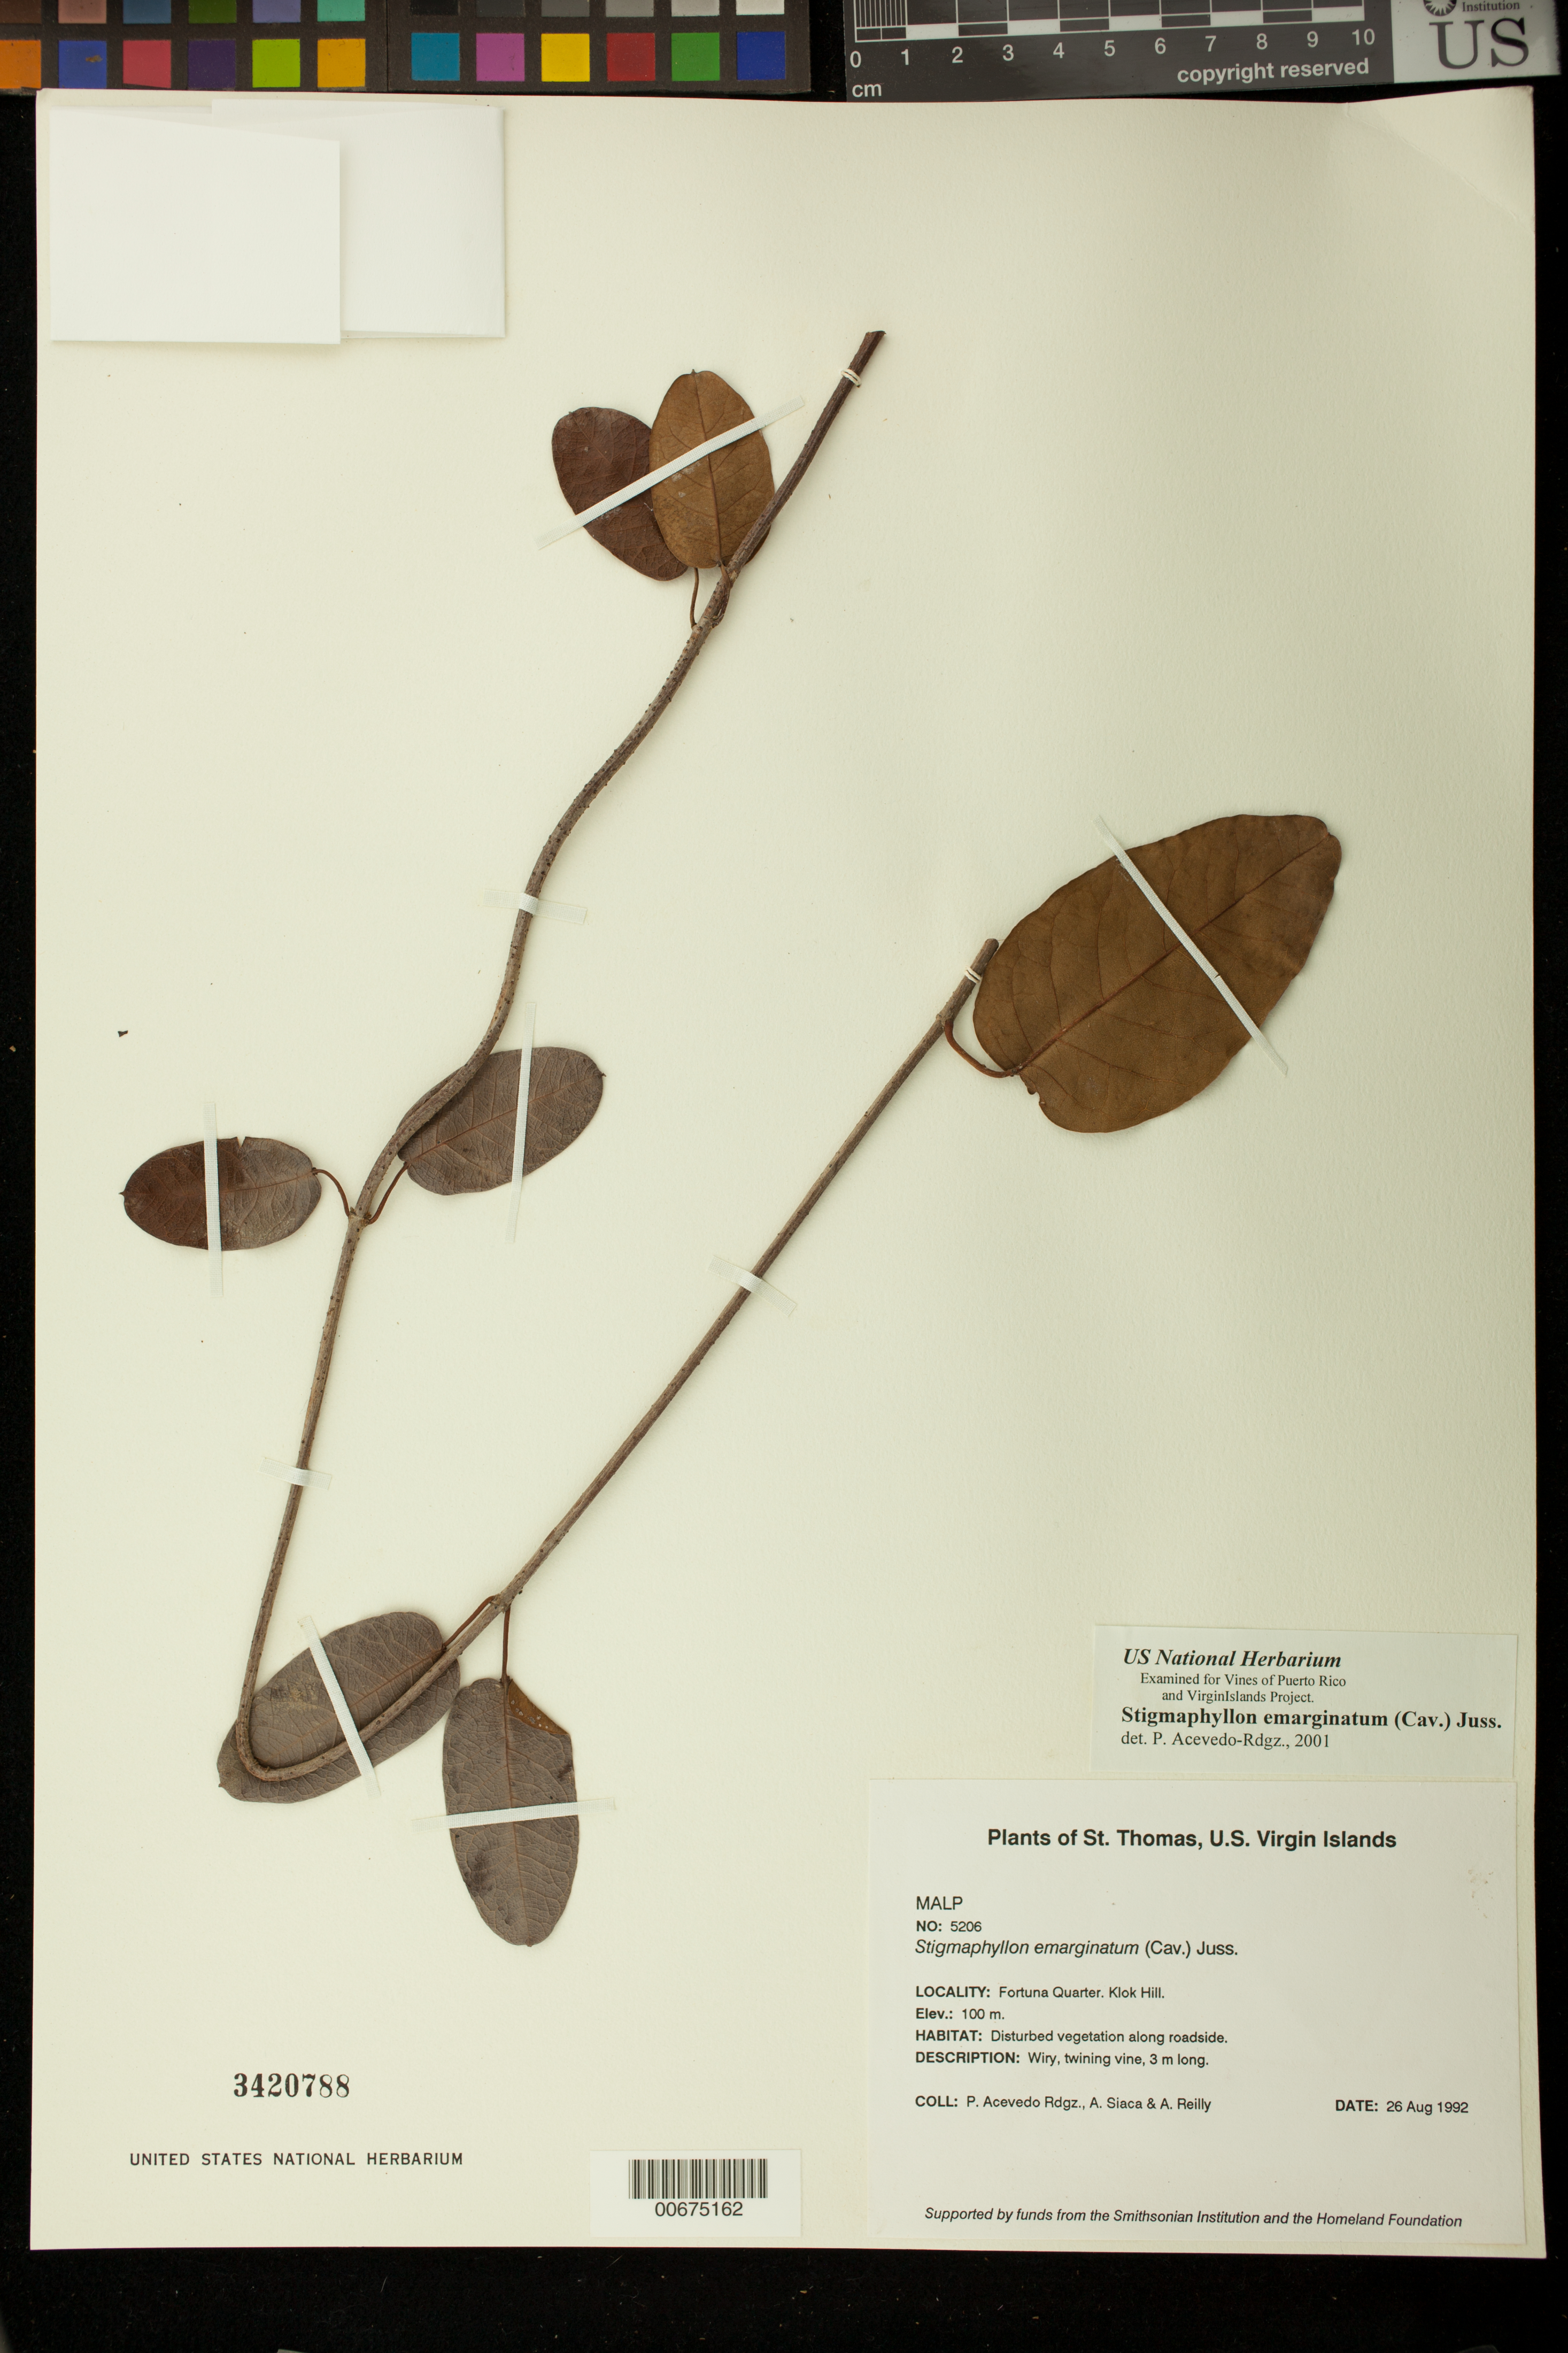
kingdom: Plantae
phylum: Tracheophyta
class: Magnoliopsida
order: Malpighiales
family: Malpighiaceae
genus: Stigmaphyllon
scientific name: Stigmaphyllon emarginatum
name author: (Cav.) A. Juss.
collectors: P. Acevedo-Rodr., A. Siaca & A. Reilly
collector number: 5206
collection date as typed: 26 Aug 1992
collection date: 1992-08-26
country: U.S. Virgin Islands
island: St. Thomas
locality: Fortuna Quarter. Klok Hill.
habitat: Disturbed vegetation along roadside.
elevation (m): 100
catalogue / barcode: US 3420788